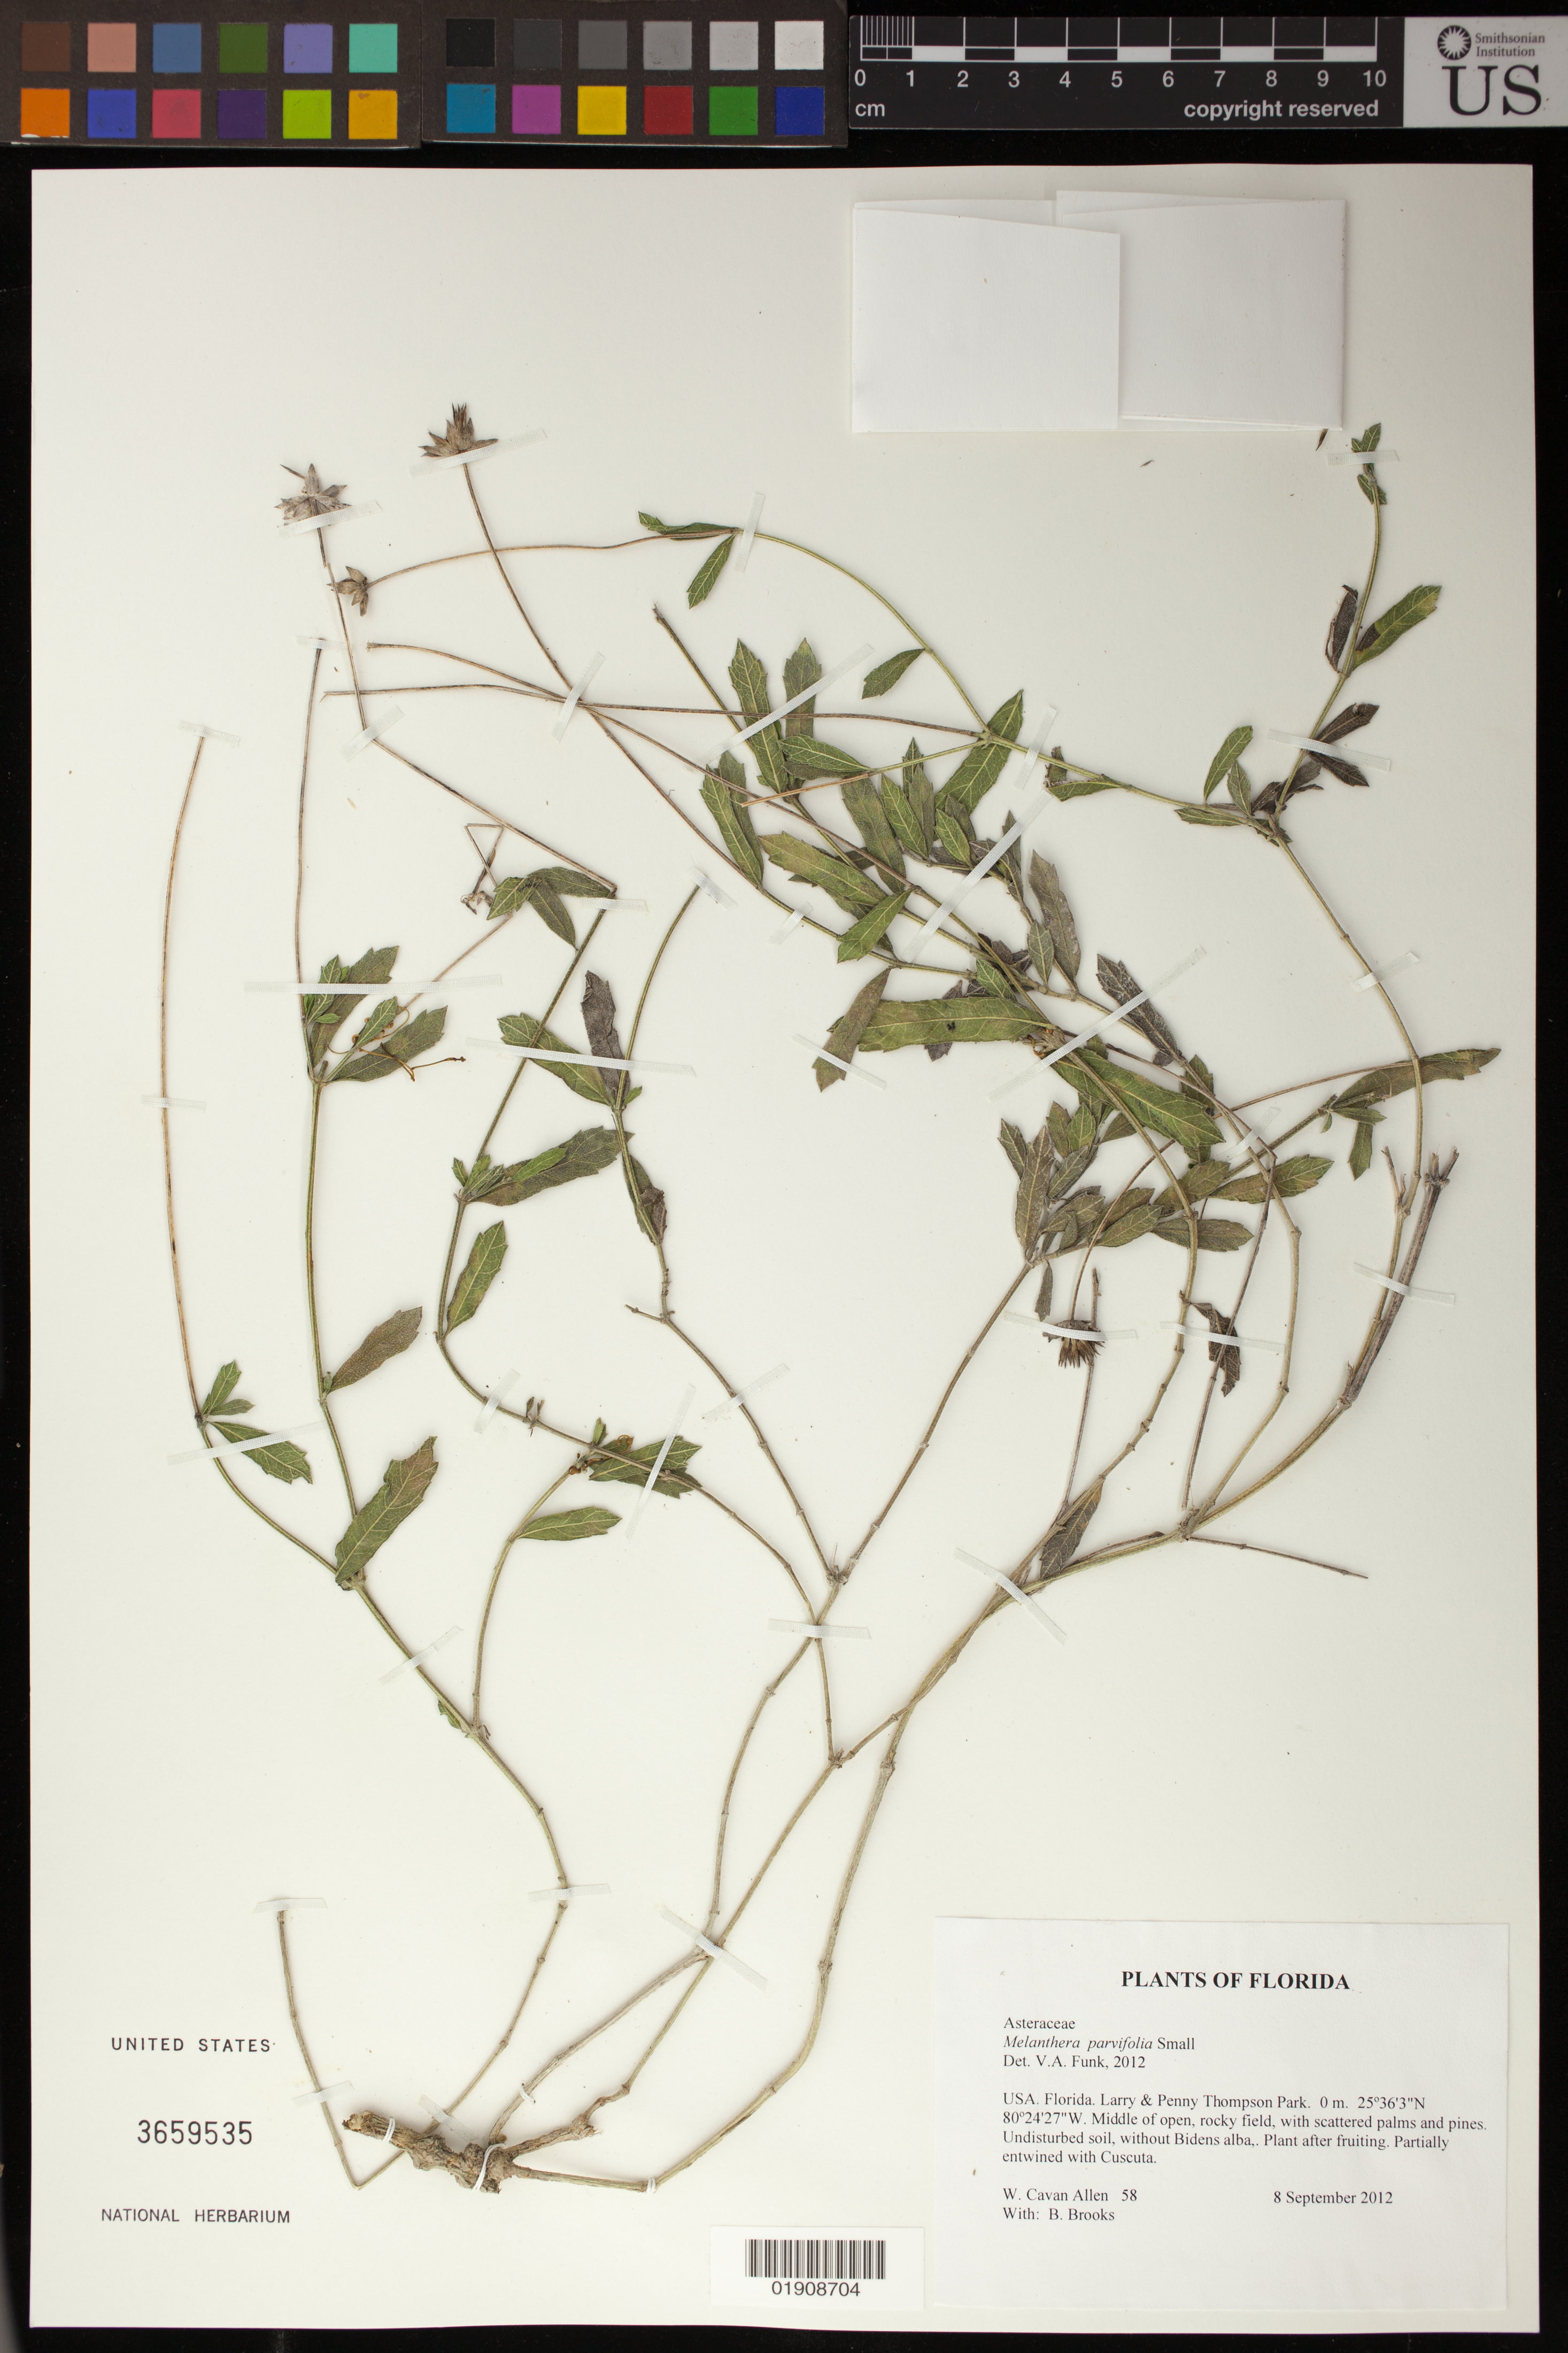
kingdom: Plantae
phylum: Tracheophyta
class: Magnoliopsida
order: Asterales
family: Asteraceae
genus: Melanthera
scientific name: Melanthera parvifolia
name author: Small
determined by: Funk, Vicki A., (BOT), Smithsonian Institution - National Museum of Natural History (UNITED STATES)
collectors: W. C. Allen & B. Brooks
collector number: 58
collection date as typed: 8 September 2012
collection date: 2012-09-08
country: United States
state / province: Florida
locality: Larry & Penny Thompson Park. Near parking lot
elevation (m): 0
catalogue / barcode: US 3659535